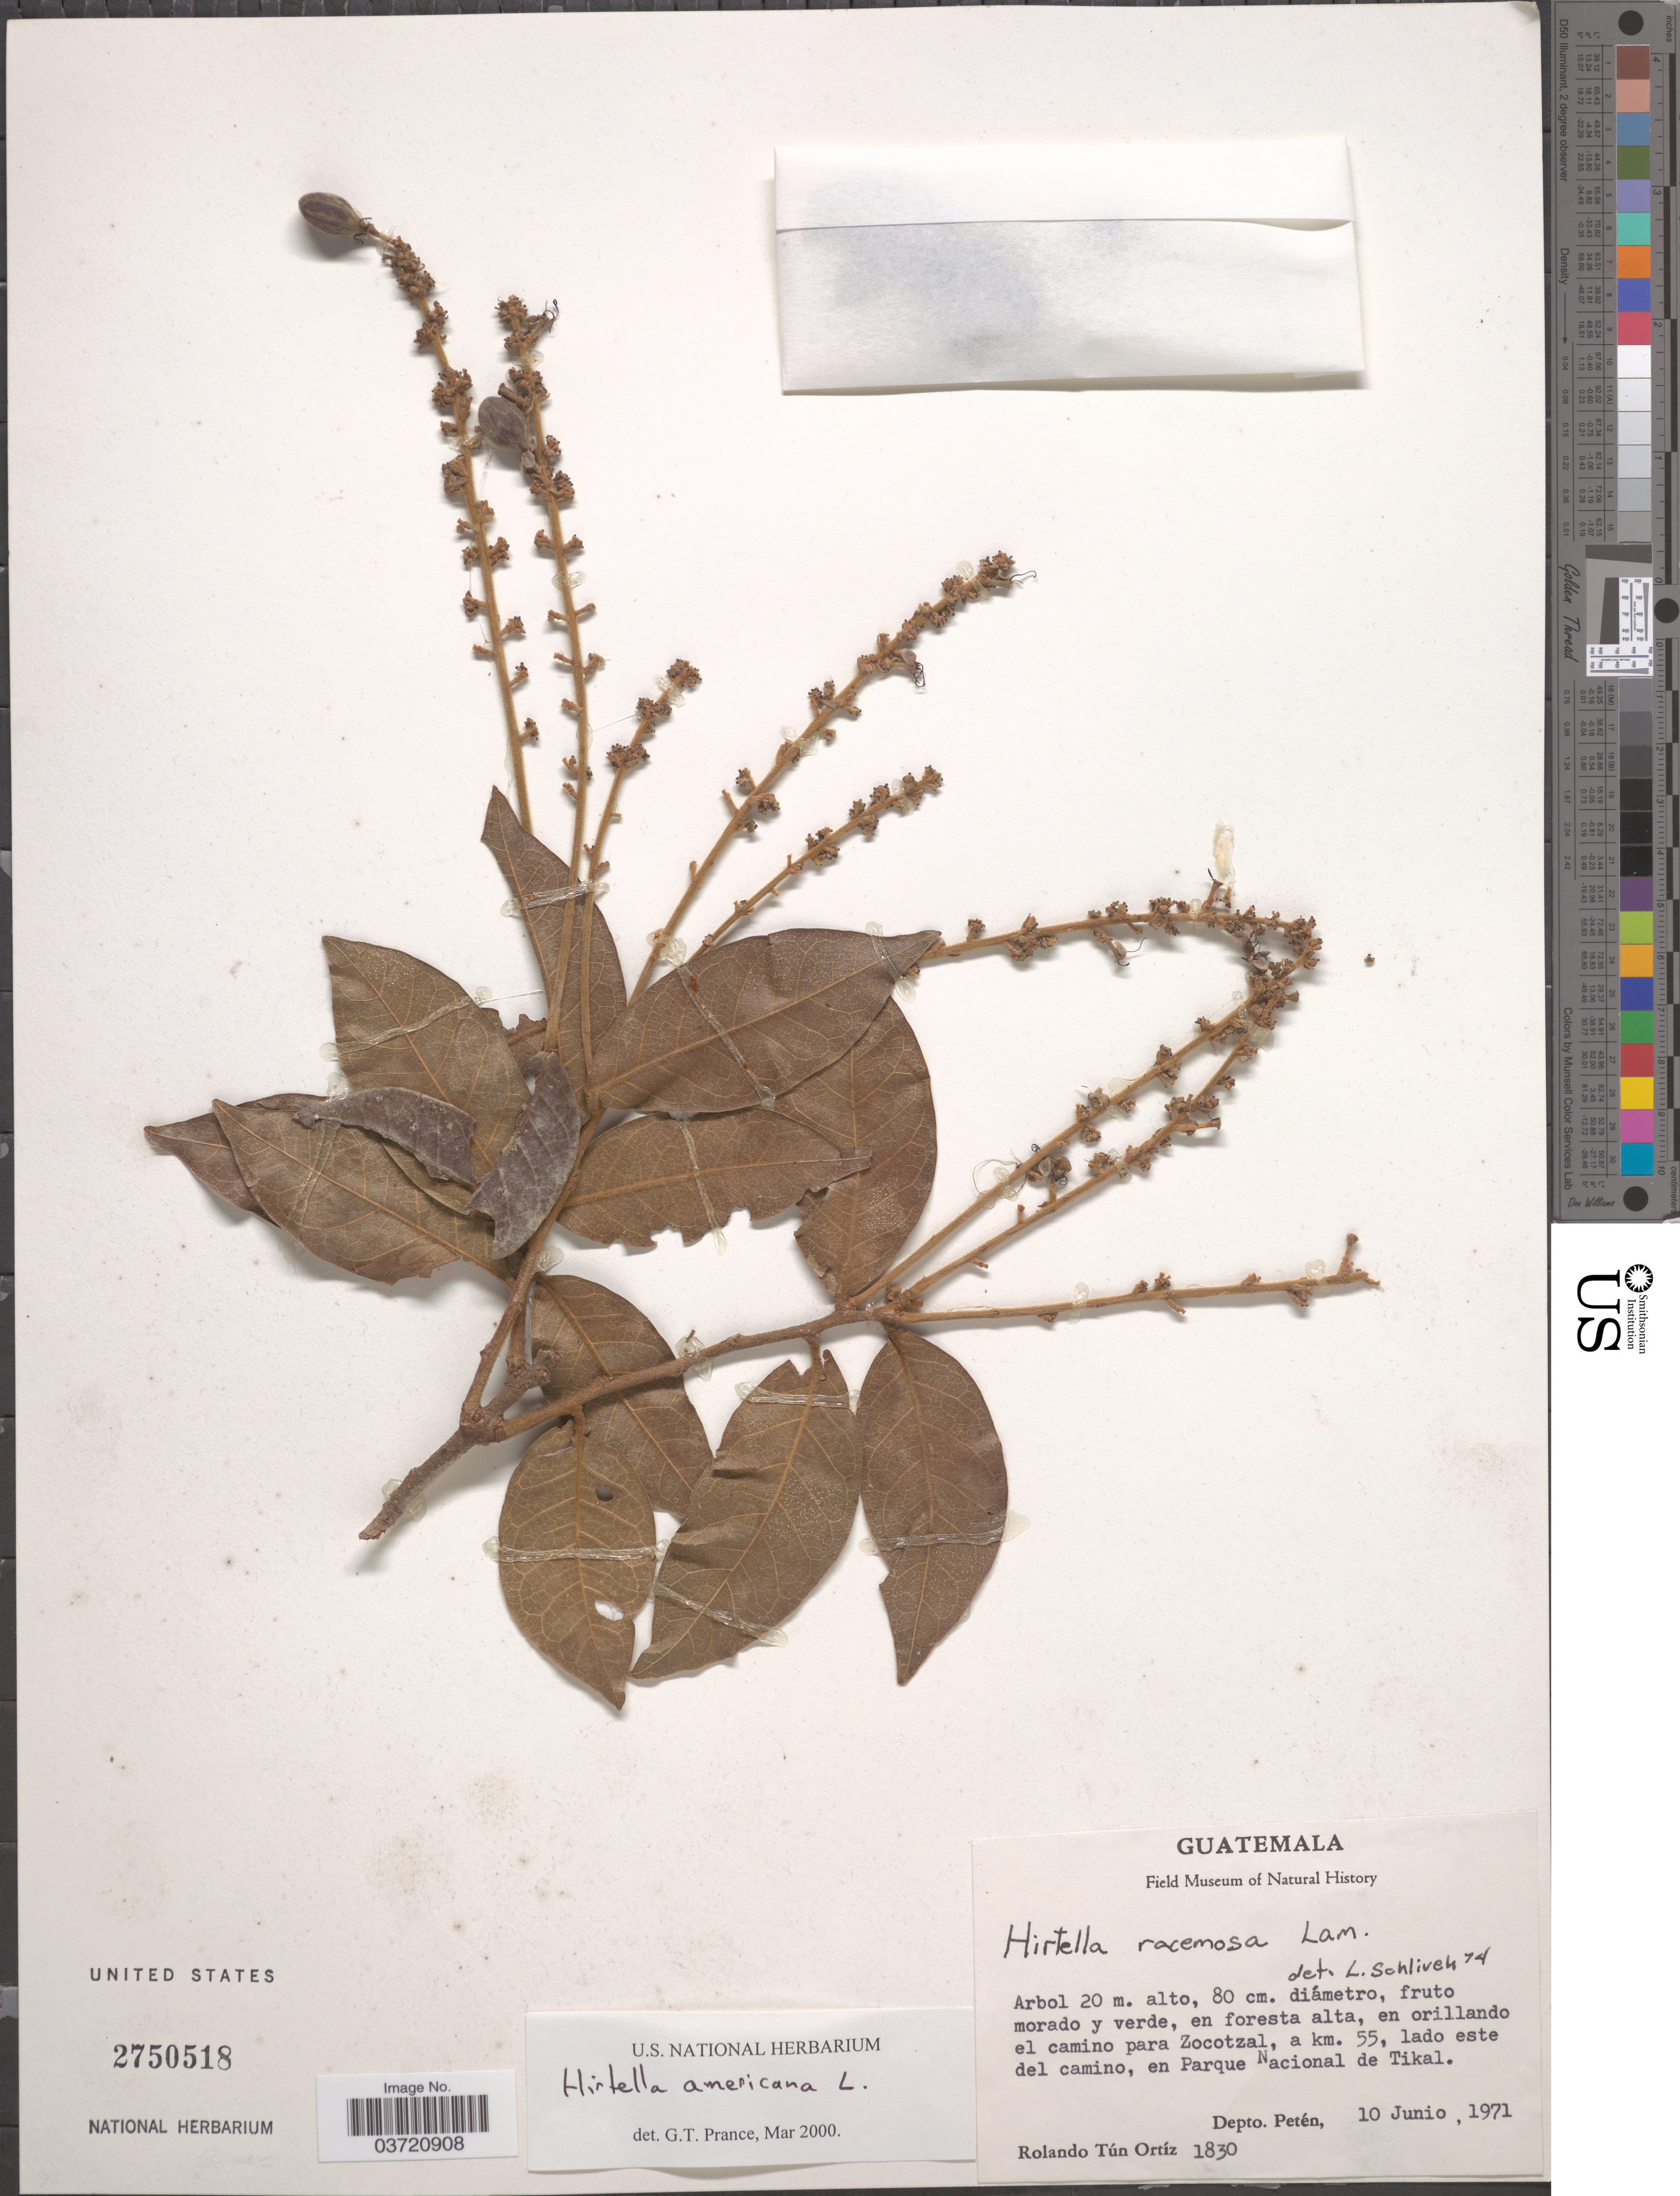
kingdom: Plantae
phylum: Tracheophyta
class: Magnoliopsida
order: Malpighiales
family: Chrysobalanaceae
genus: Hirtella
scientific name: Hirtella americana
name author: L.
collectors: R. T. Ortíz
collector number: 1830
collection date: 1971-06-10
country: Guatemala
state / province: El Peten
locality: En orillando el camino par Zocotzal, a km. 55, lado este del camino, en Parque Nacional de Tikal. Depto. Petén.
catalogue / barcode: US 2750518